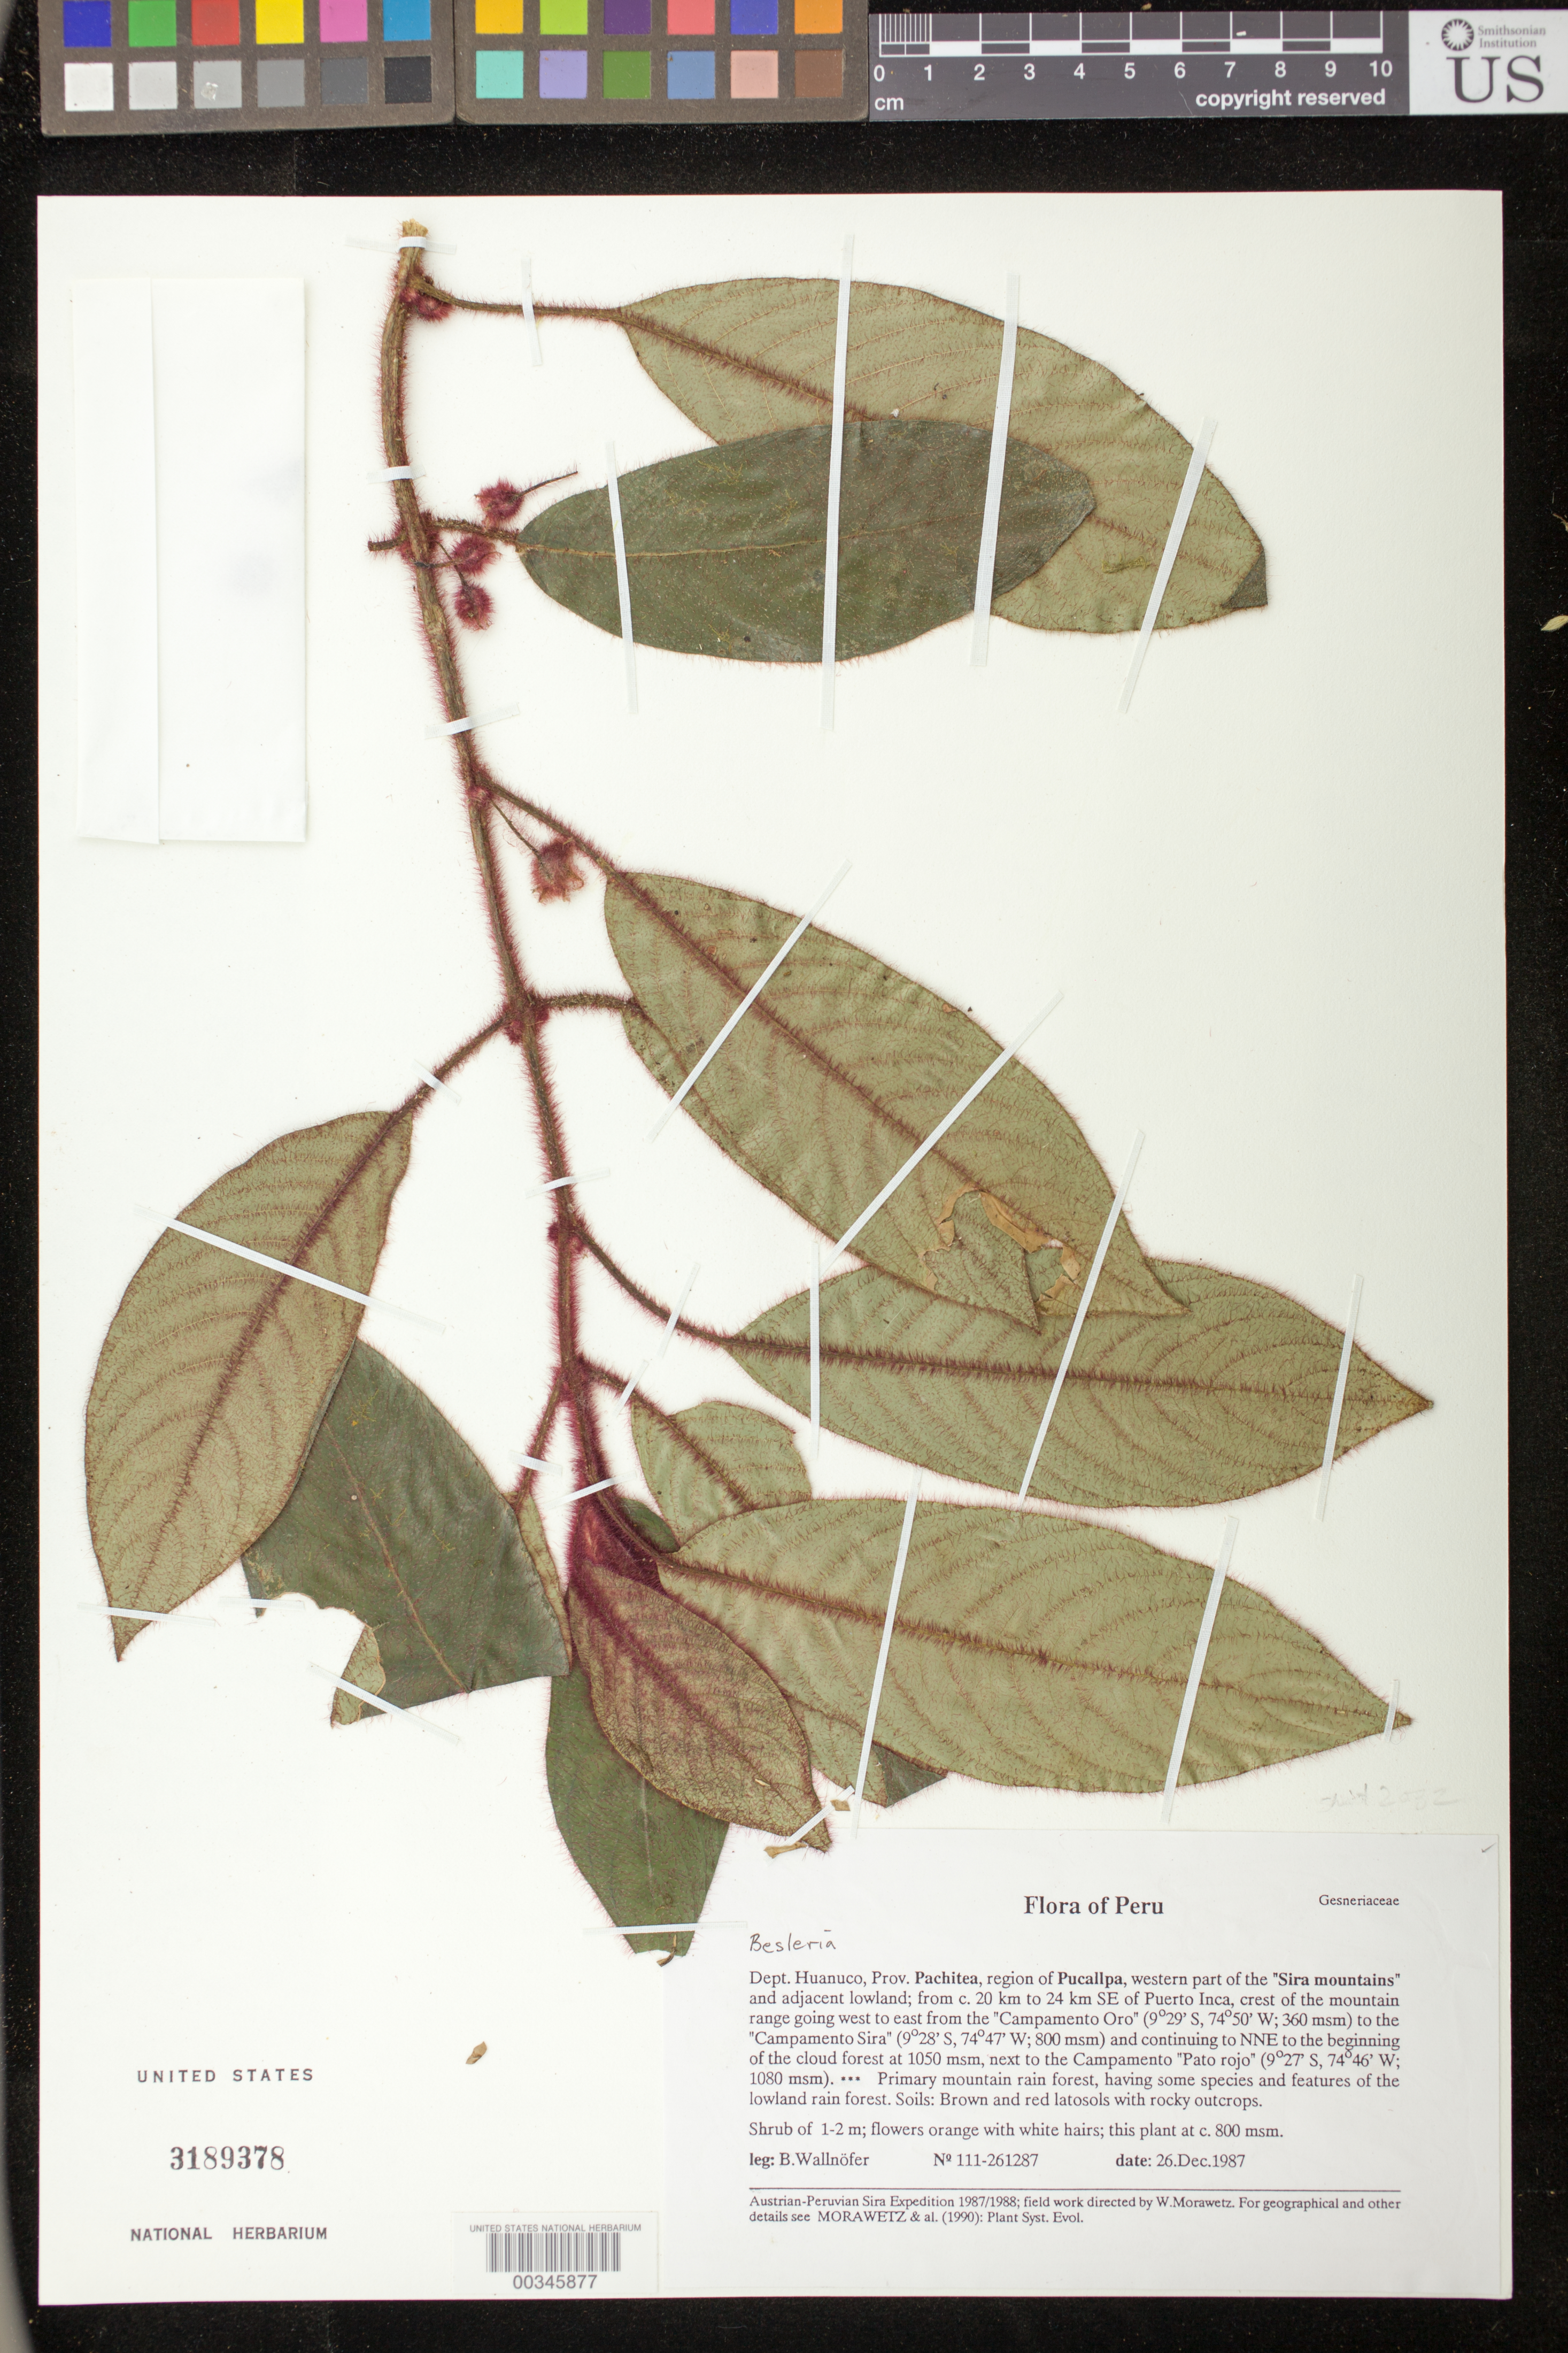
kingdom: Plantae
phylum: Tracheophyta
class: Magnoliopsida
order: Lamiales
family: Gesneriaceae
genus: Besleria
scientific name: Besleria sp.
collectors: B. Wallnöfer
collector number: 111- 261287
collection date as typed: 26 Dec 1987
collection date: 1987-12-26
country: Peru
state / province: Huánuco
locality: Prov. Pachitea; reg of Pucallapa, western part of "Sira Mountains" and adjacent lowland, from c 20 km -24 km SE of Puerto Inca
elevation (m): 800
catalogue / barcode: US 3189378